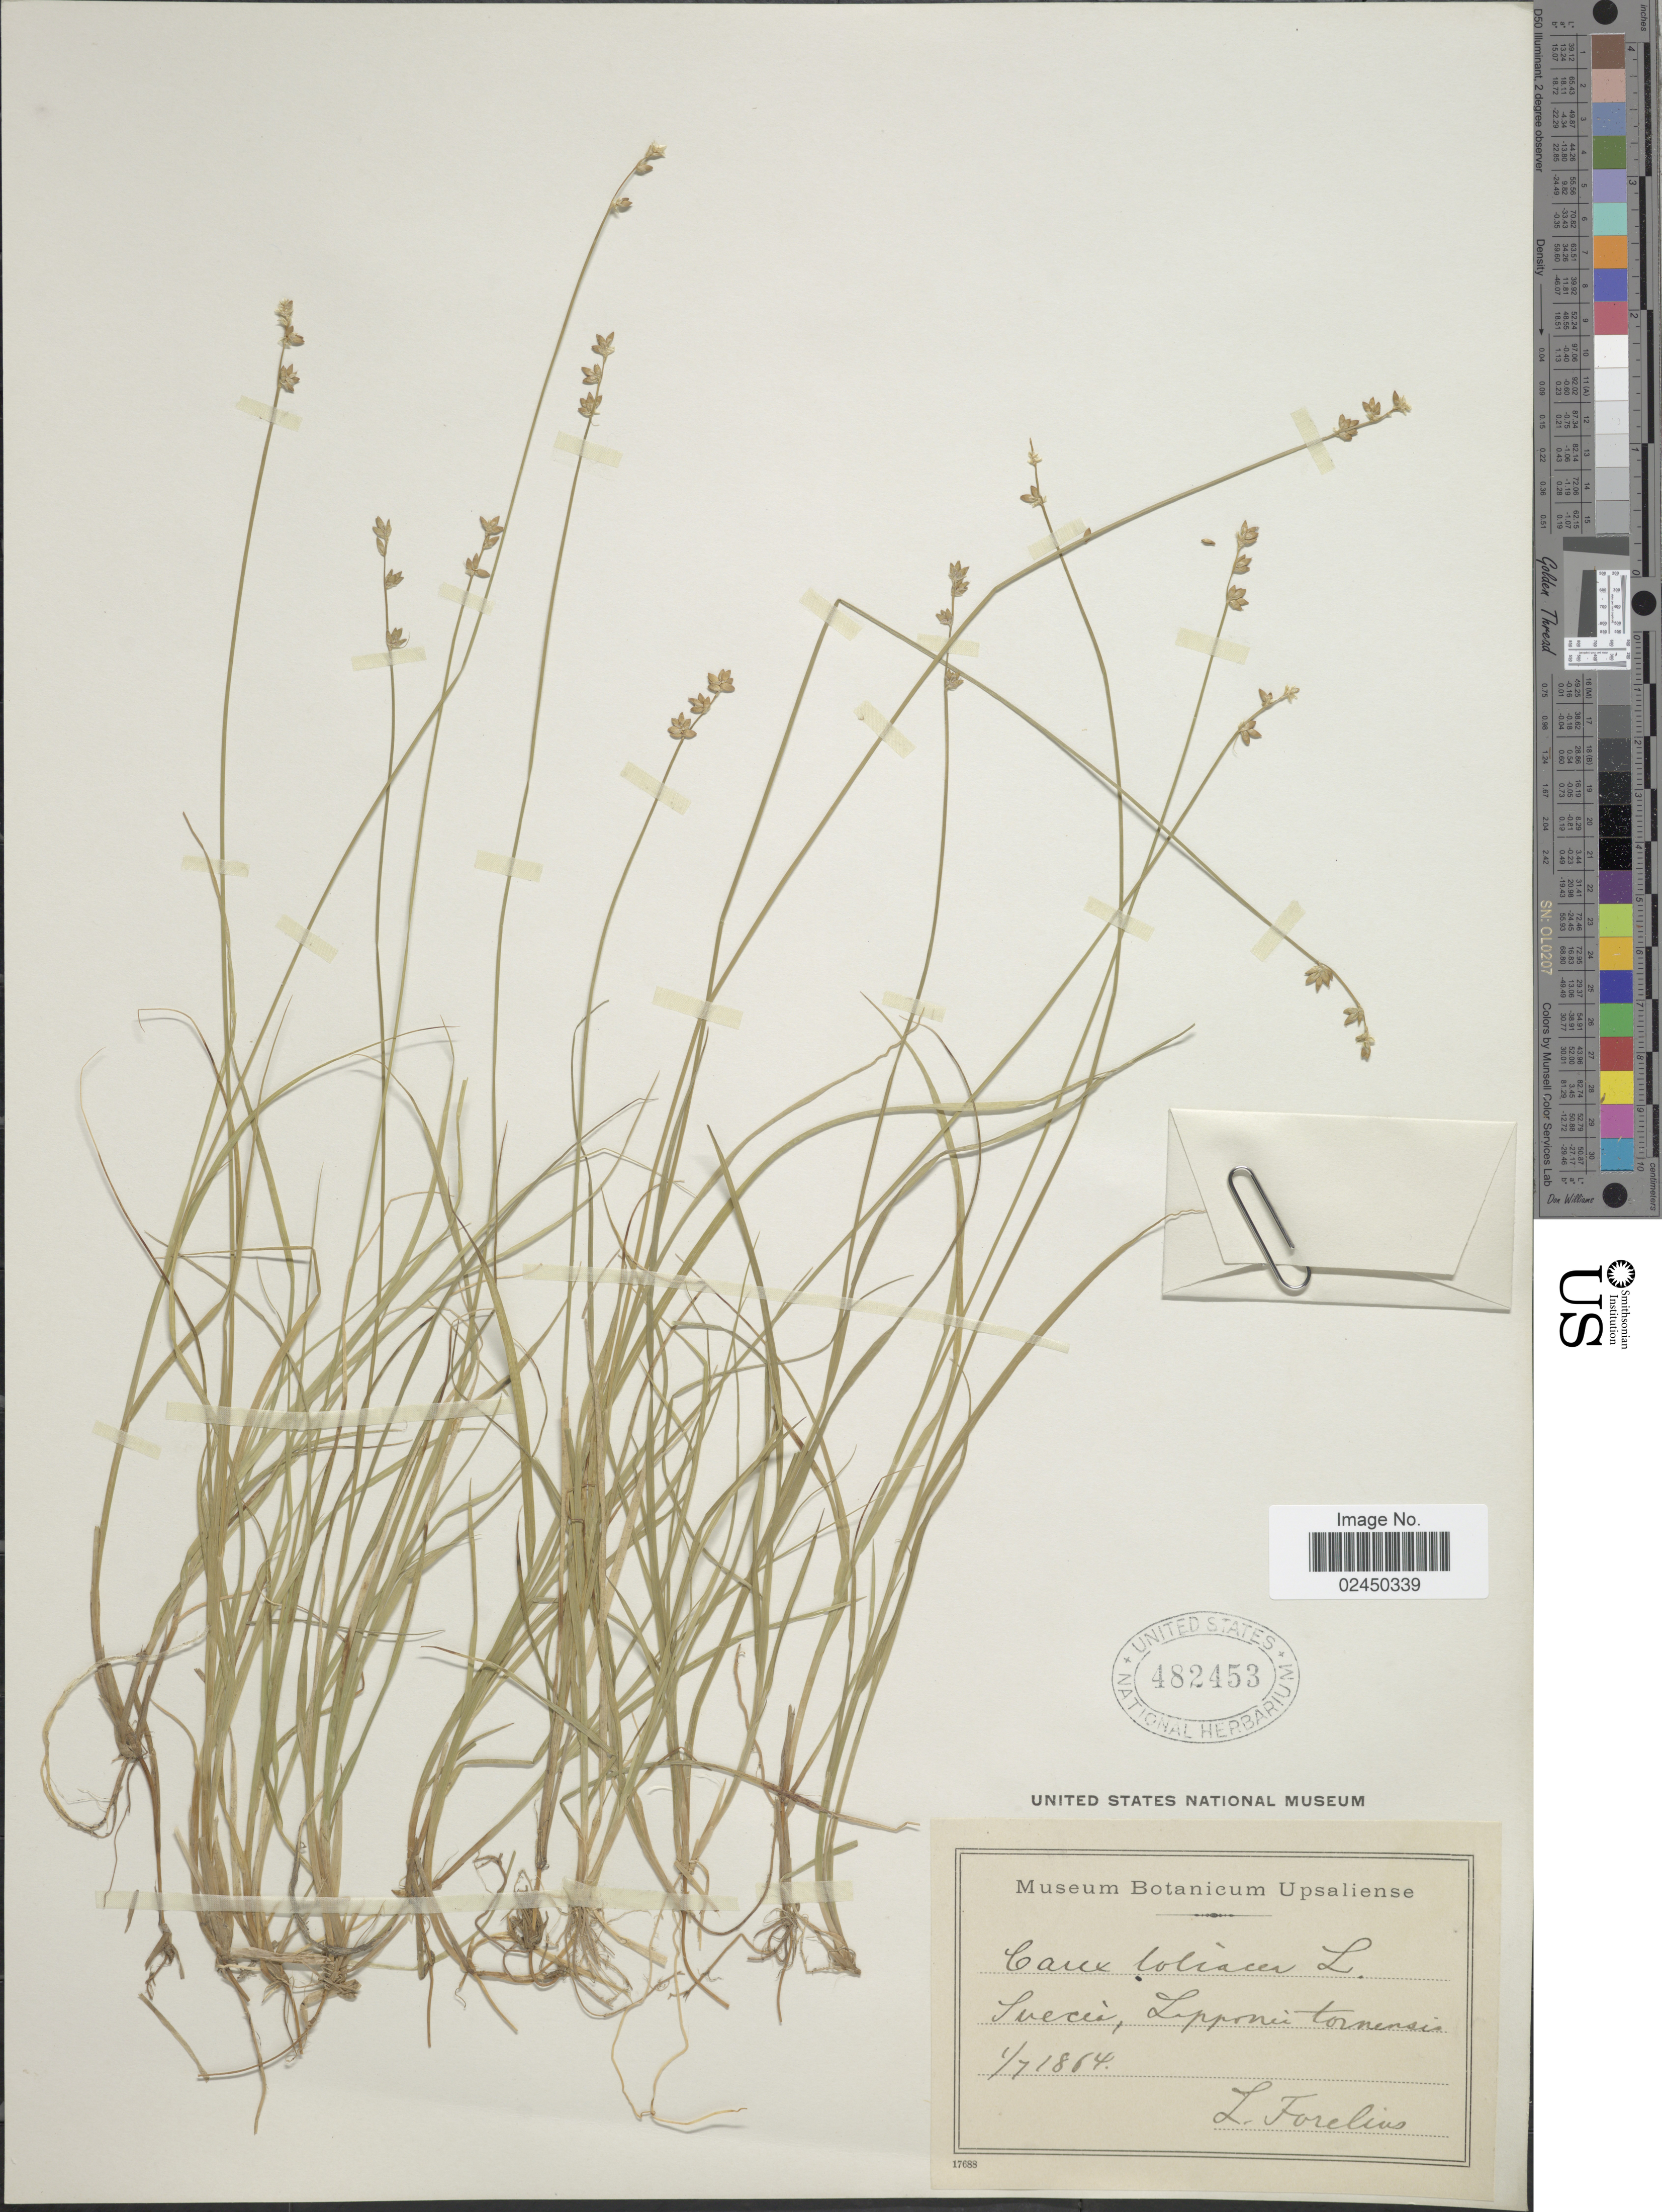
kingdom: Plantae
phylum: Tracheophyta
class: Liliopsida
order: Poales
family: Cyperaceae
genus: Carex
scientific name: Carex loliacea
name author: L.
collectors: L. Forelius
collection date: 1864-07-01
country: Sweden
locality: Suecia, Lapponia tornensis.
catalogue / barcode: US 482453